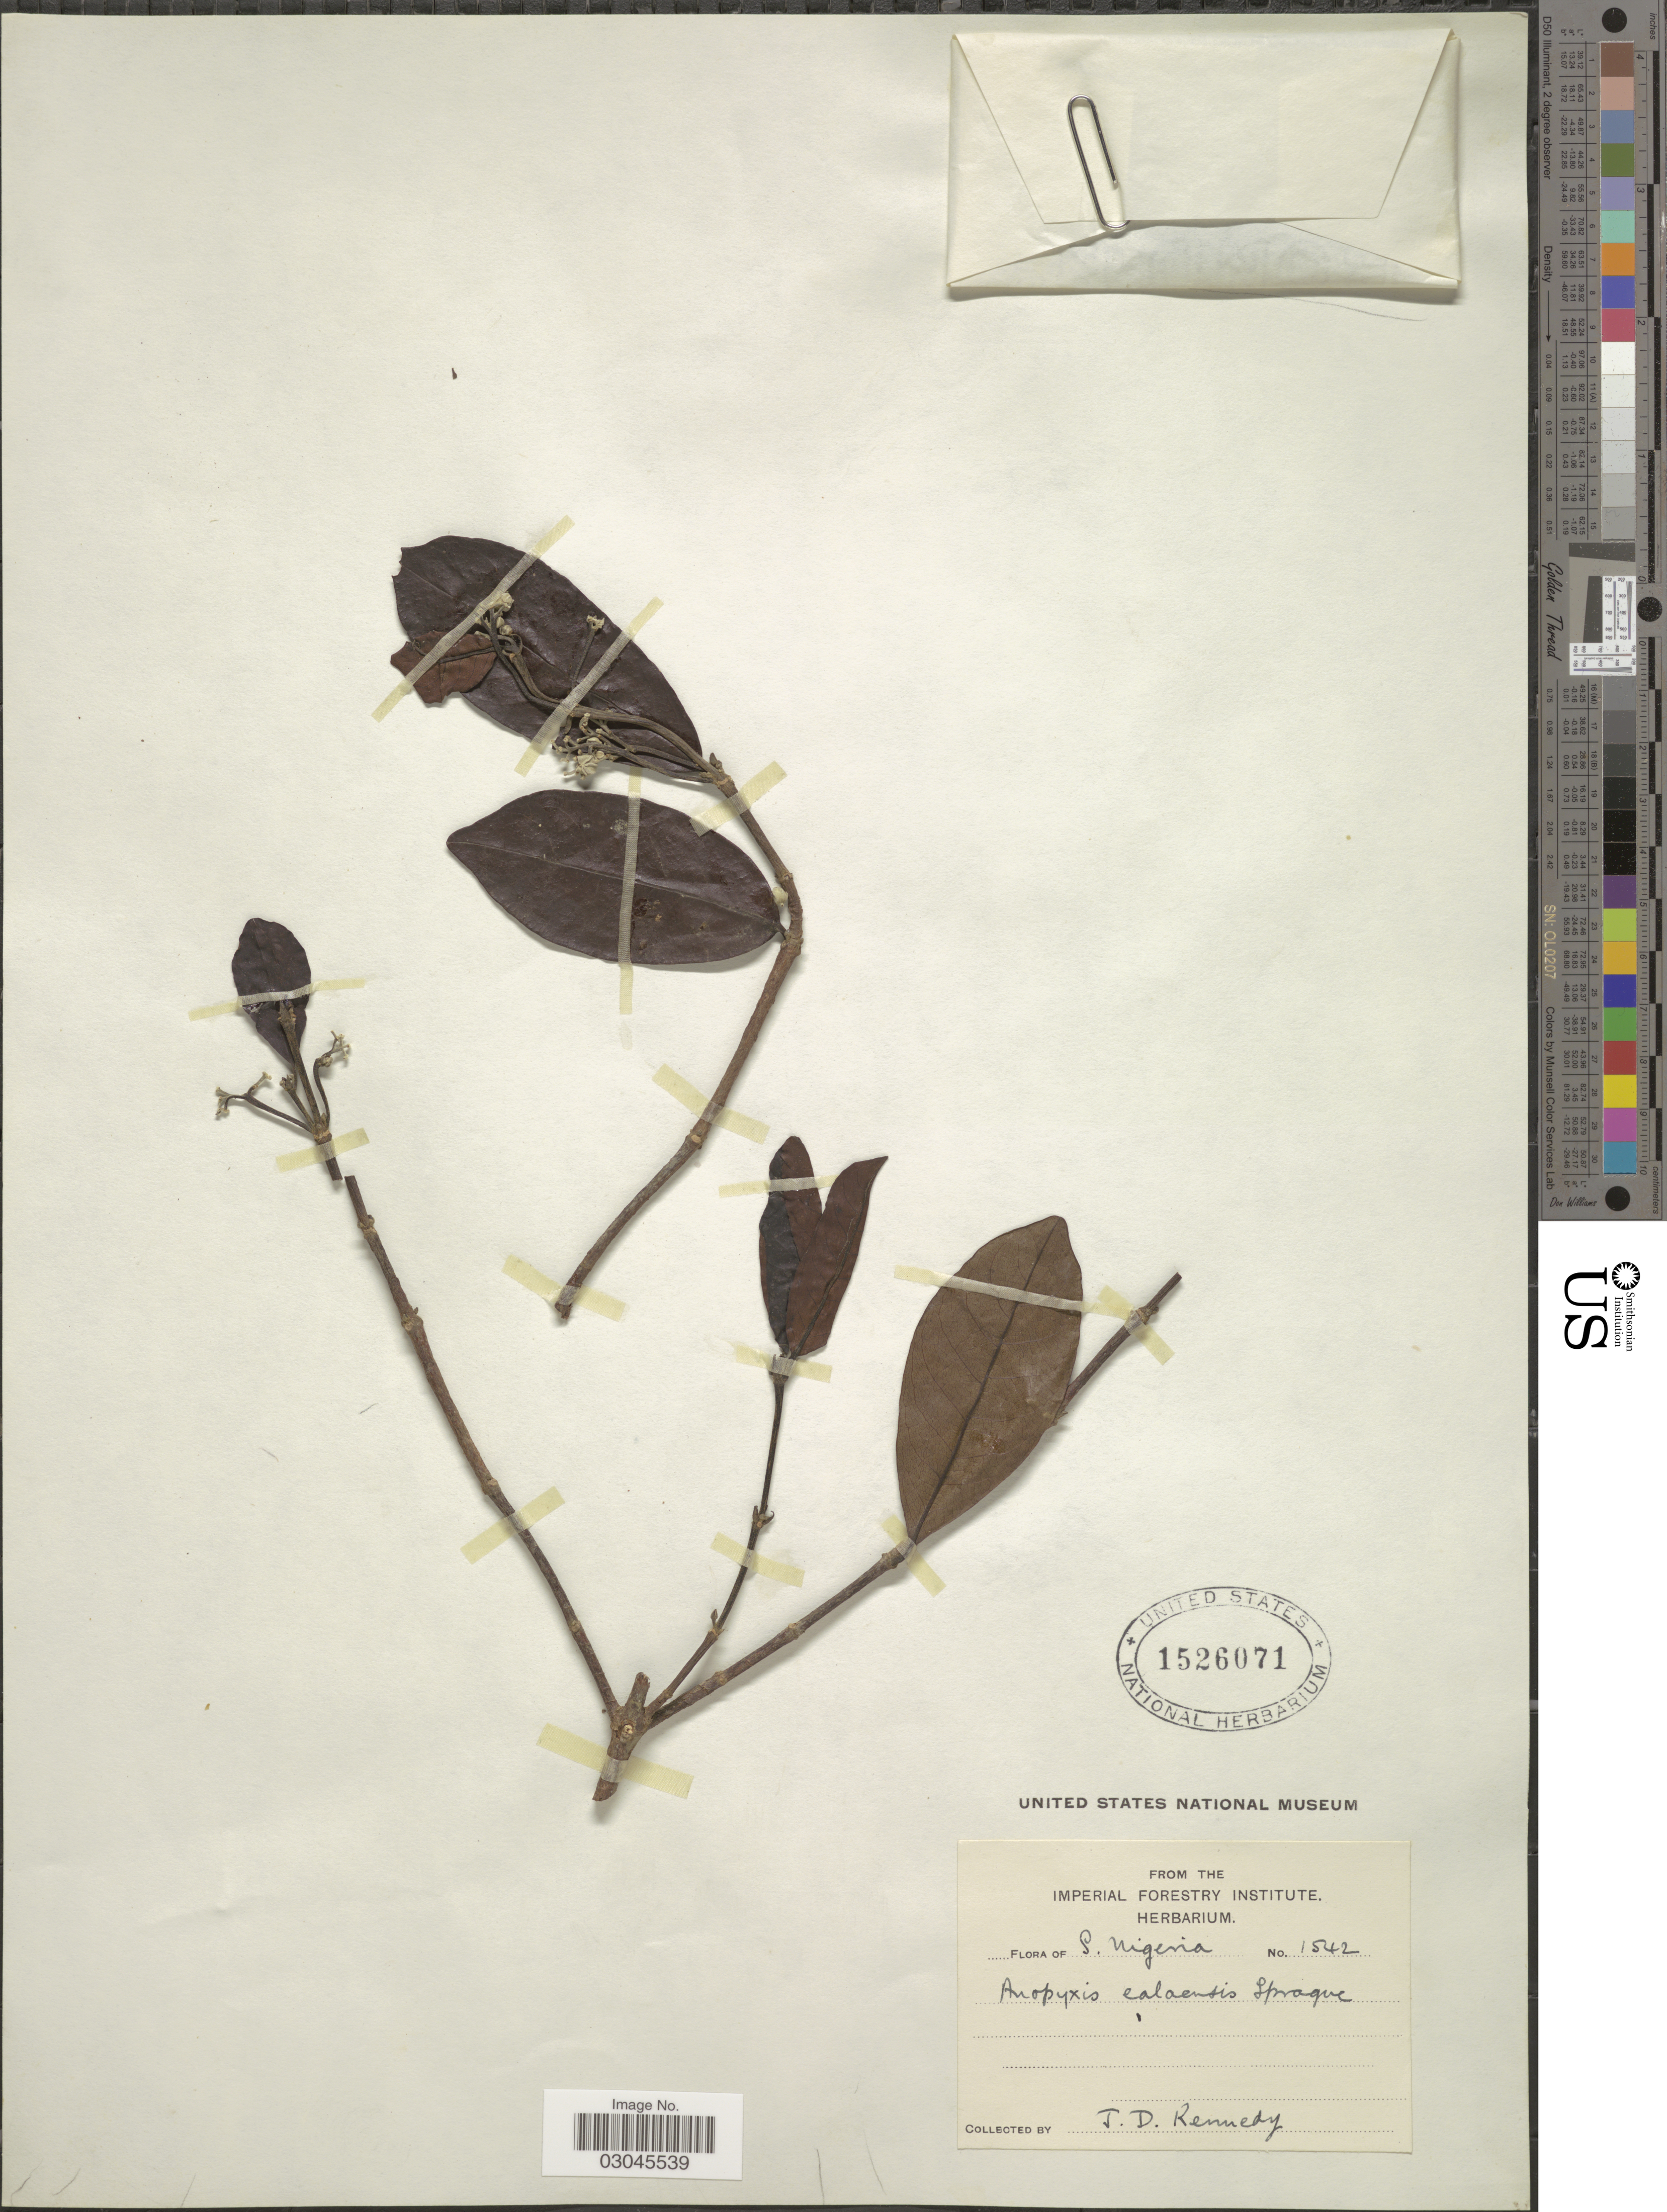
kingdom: Plantae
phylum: Tracheophyta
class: Magnoliopsida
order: Malpighiales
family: Rhizophoraceae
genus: Anopyxis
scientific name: Anopyxis ealaensis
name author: (De Wild.) Sprague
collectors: J. D. Kennedy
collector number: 1542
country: Nigeria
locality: S. Nigeria.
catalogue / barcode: US 1526071